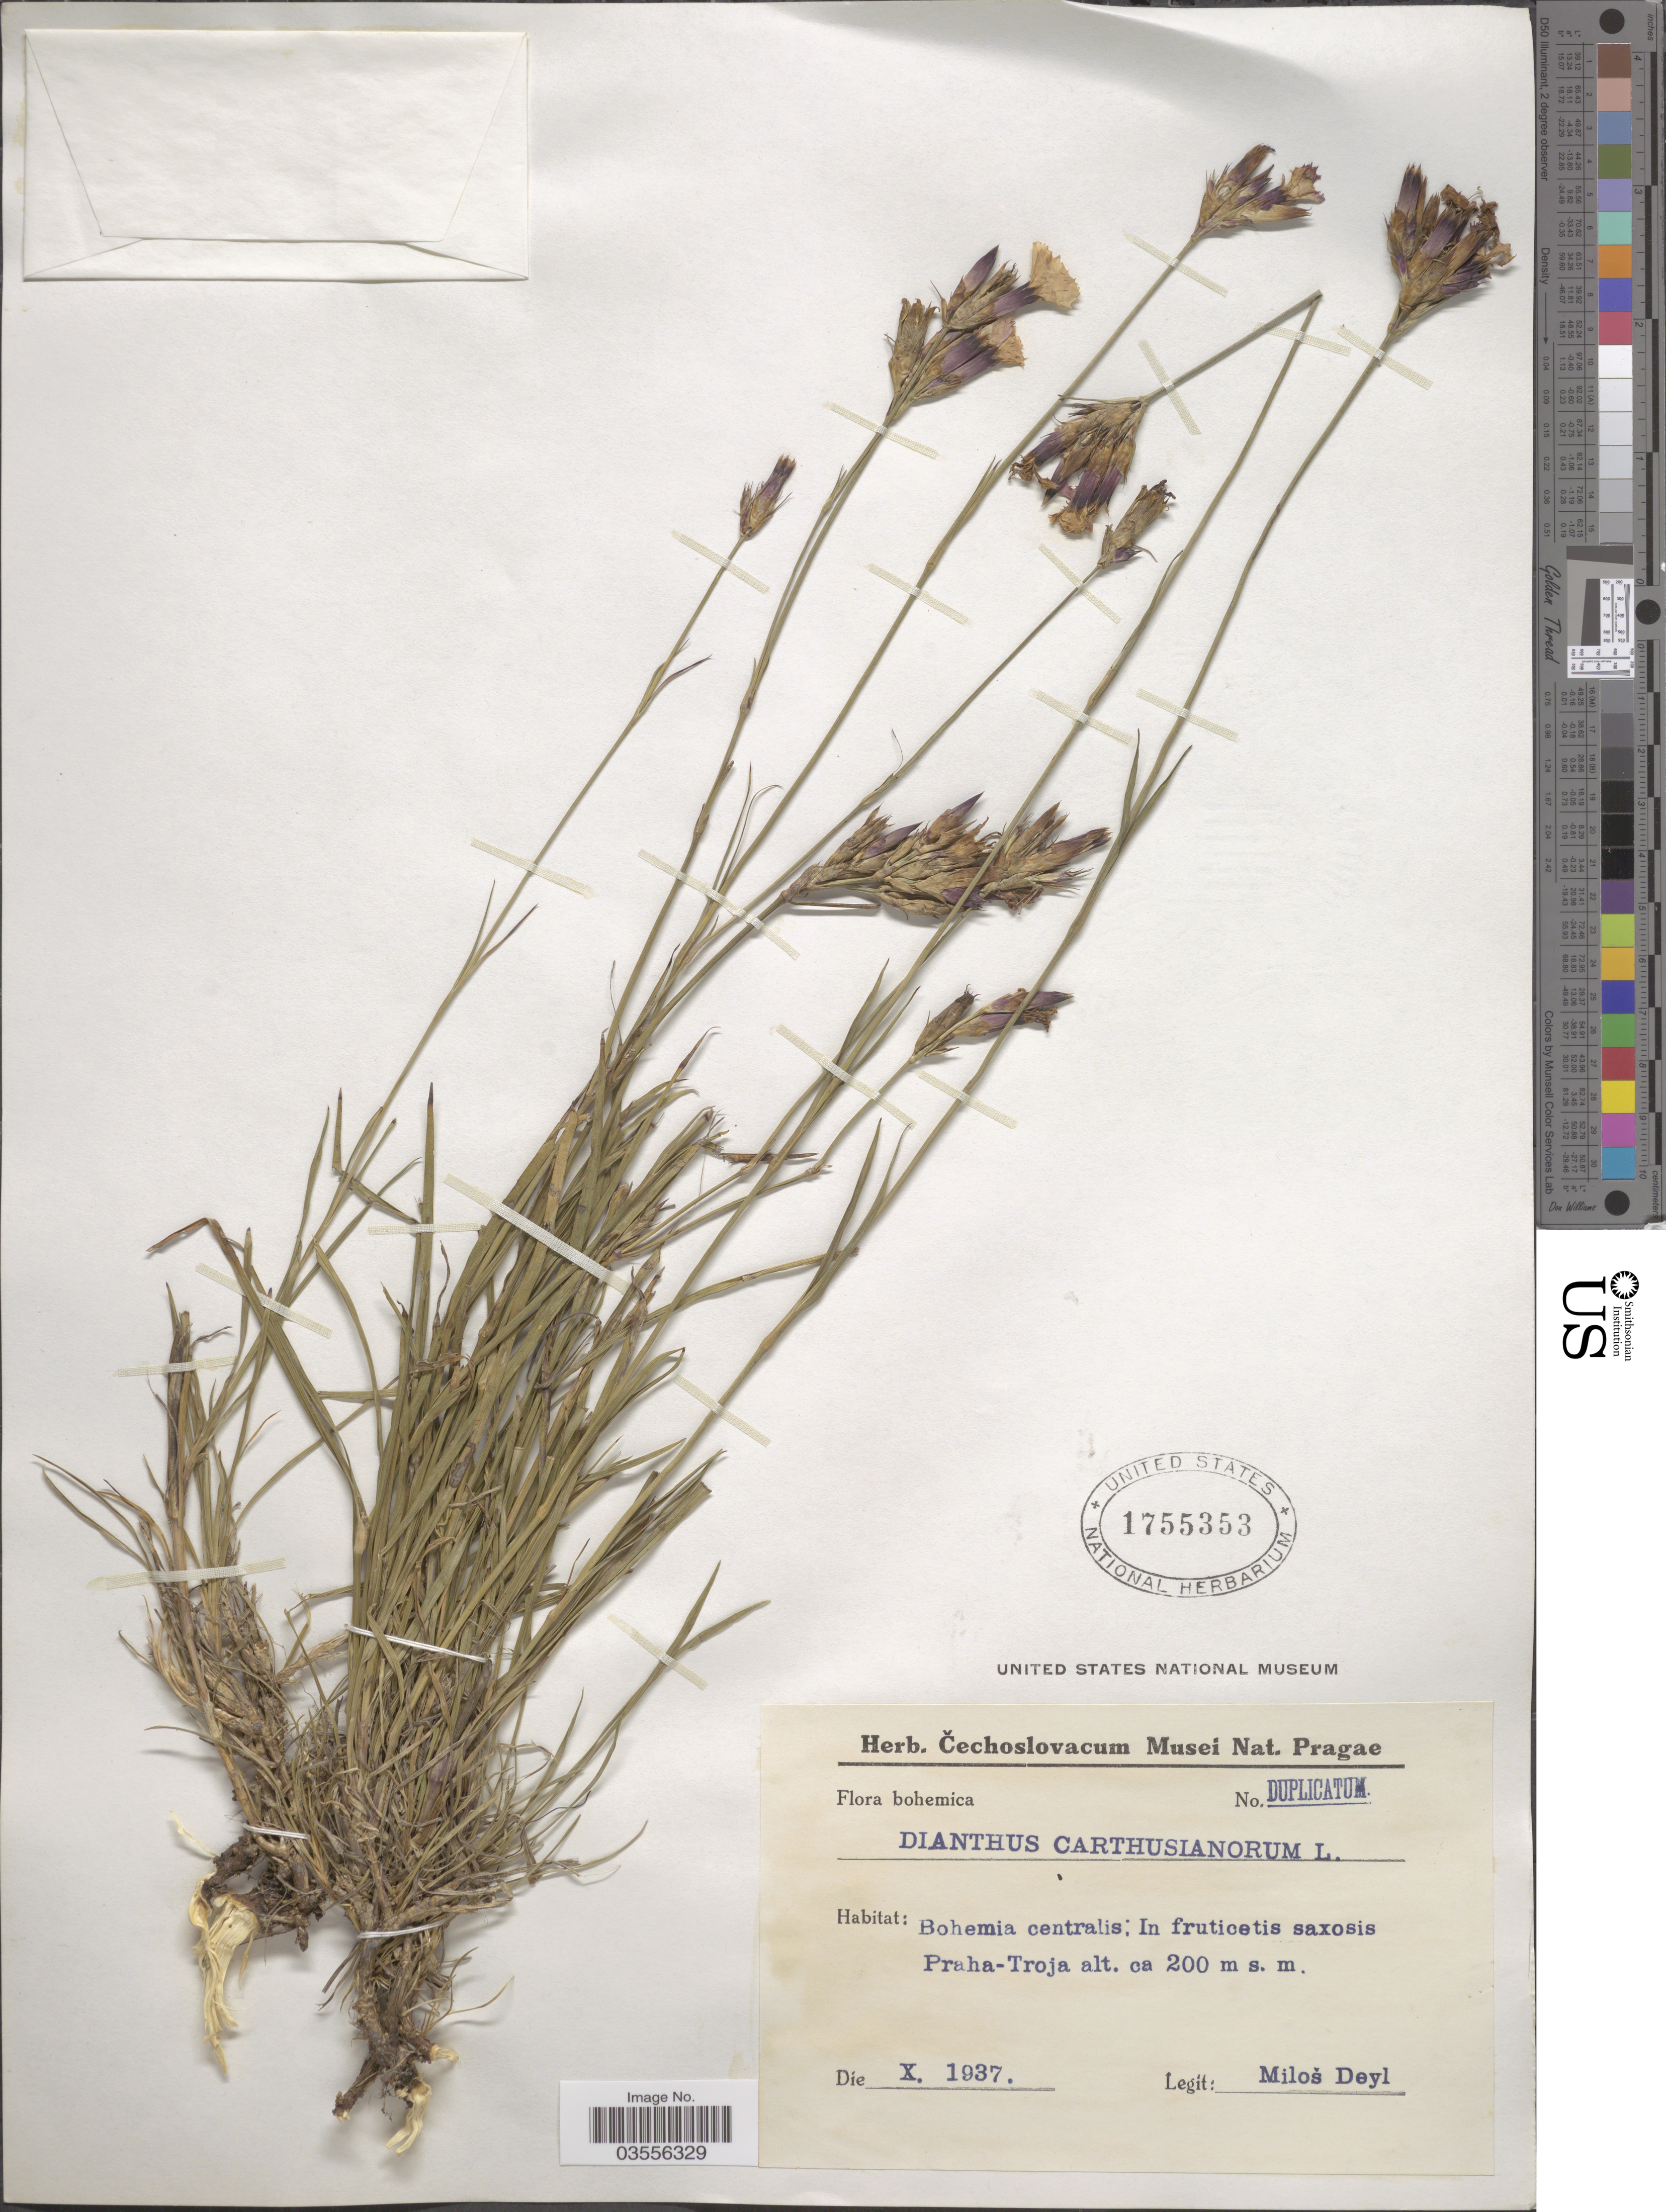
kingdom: Plantae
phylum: Tracheophyta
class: Magnoliopsida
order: Caryophyllales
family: Caryophyllaceae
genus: Dianthus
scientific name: Dianthus carthusianorum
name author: L.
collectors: M. Deyl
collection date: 1937-10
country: Czechia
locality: Bohemica. Bohemia centralis: In fruticetis saxosis Praha-Troja.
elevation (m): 200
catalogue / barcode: US 1755353